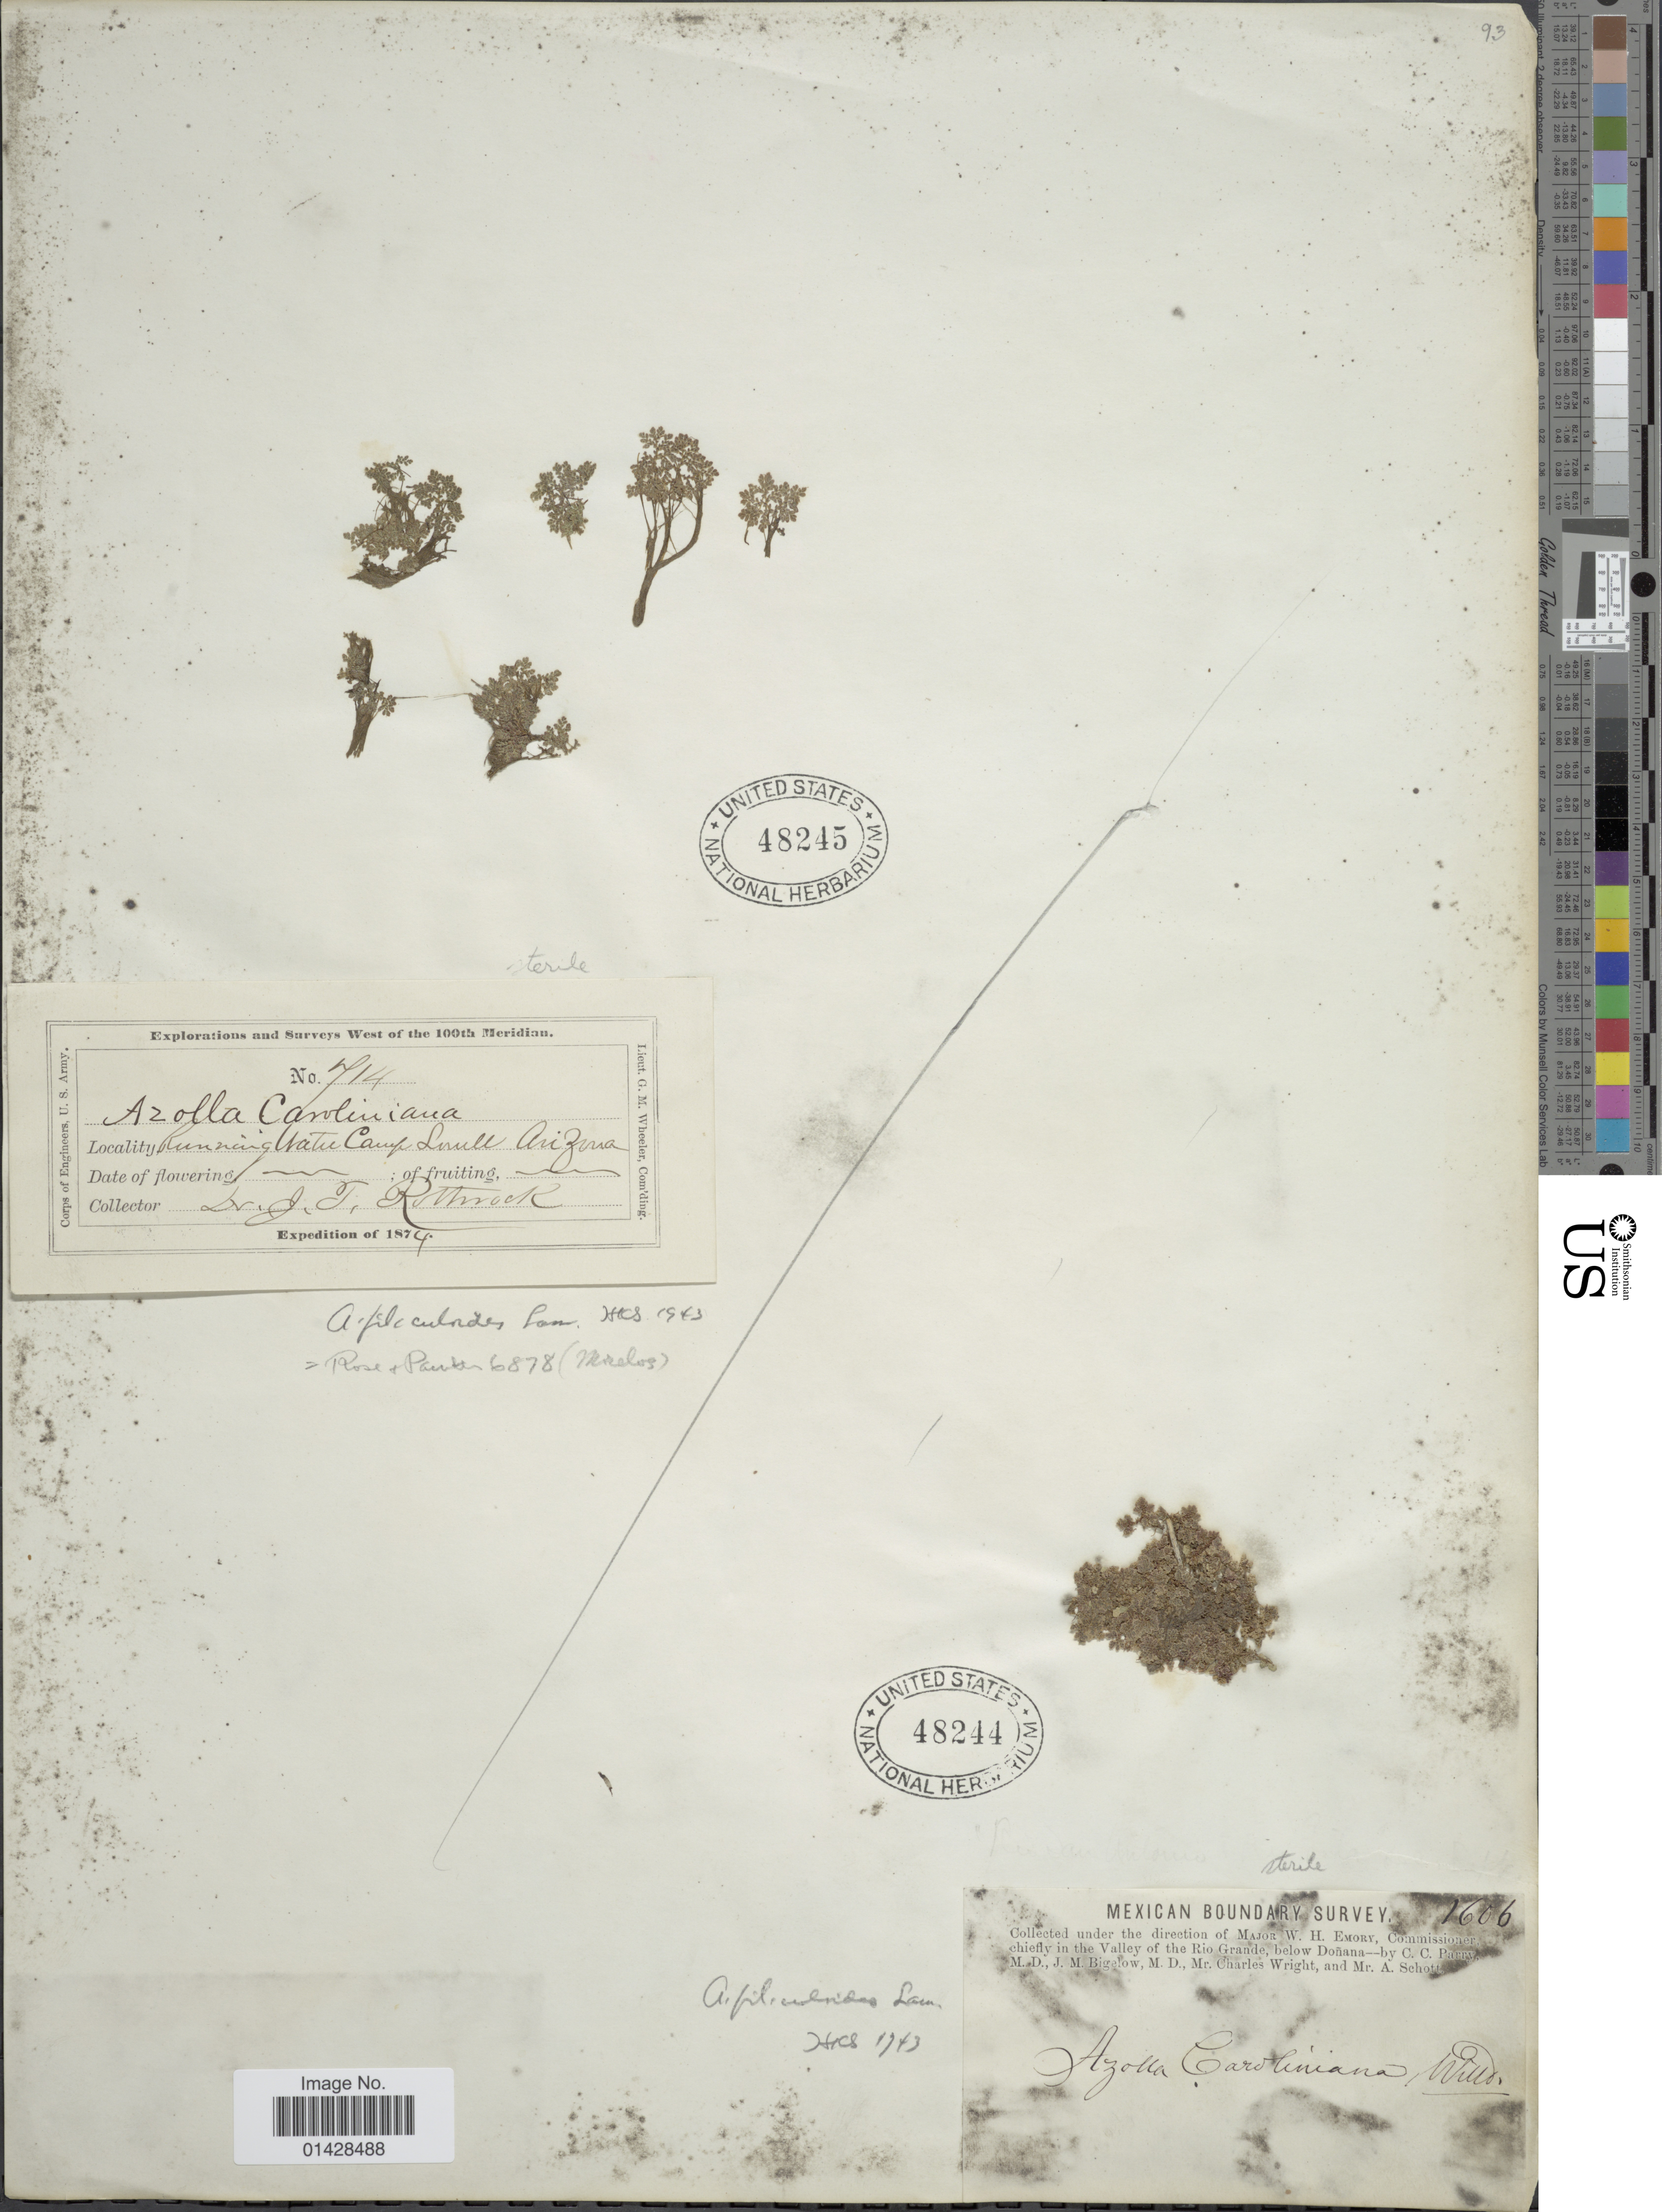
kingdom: Plantae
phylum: Tracheophyta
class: Polypodiopsida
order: Salviniales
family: Salviniaceae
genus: Azolla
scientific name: Azolla filiculoides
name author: Lam.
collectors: J. T. Rothrock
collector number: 714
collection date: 1874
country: United States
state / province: Arizona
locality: Running Water Camp, Lower Arizona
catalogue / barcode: US 48245